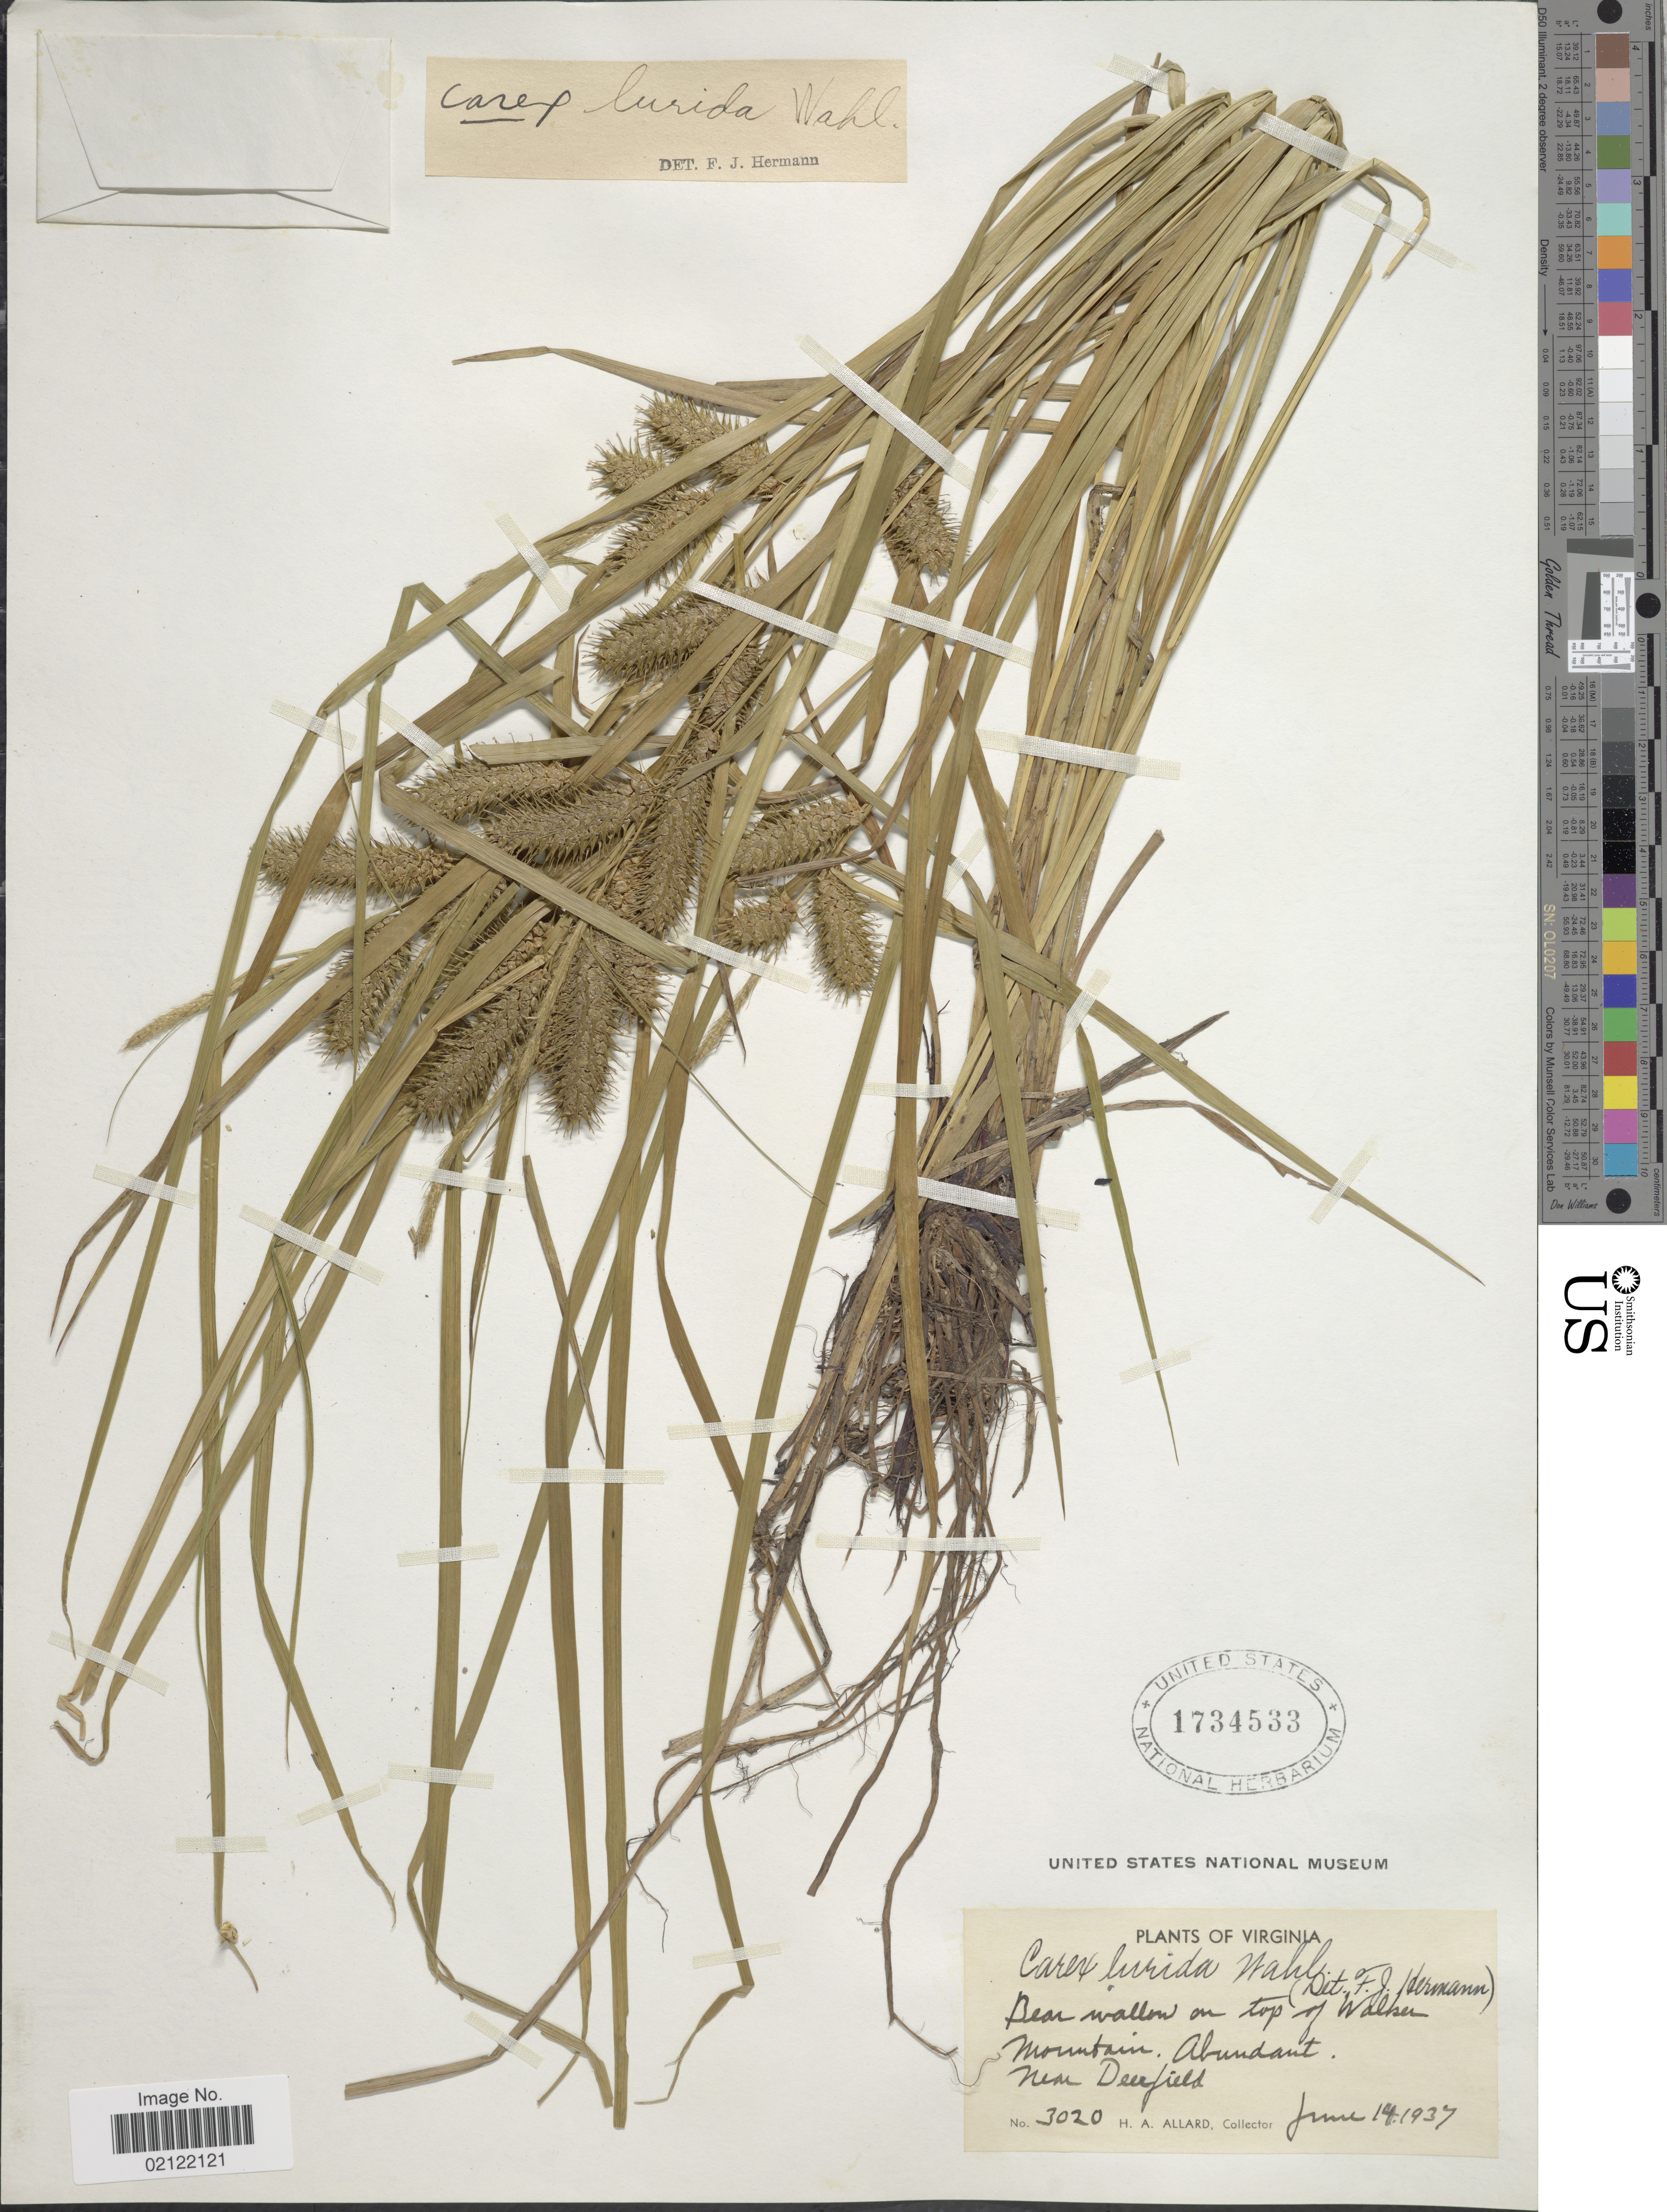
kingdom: Plantae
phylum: Tracheophyta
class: Liliopsida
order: Poales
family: Cyperaceae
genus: Carex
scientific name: Carex lurida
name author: Wahlenb.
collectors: H. A. Allard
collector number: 3020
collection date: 1937-06-14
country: United States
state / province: Virginia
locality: Bear wallon on top of Walker Mountain. Abundant. Near Deerfield.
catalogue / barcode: US 1734533